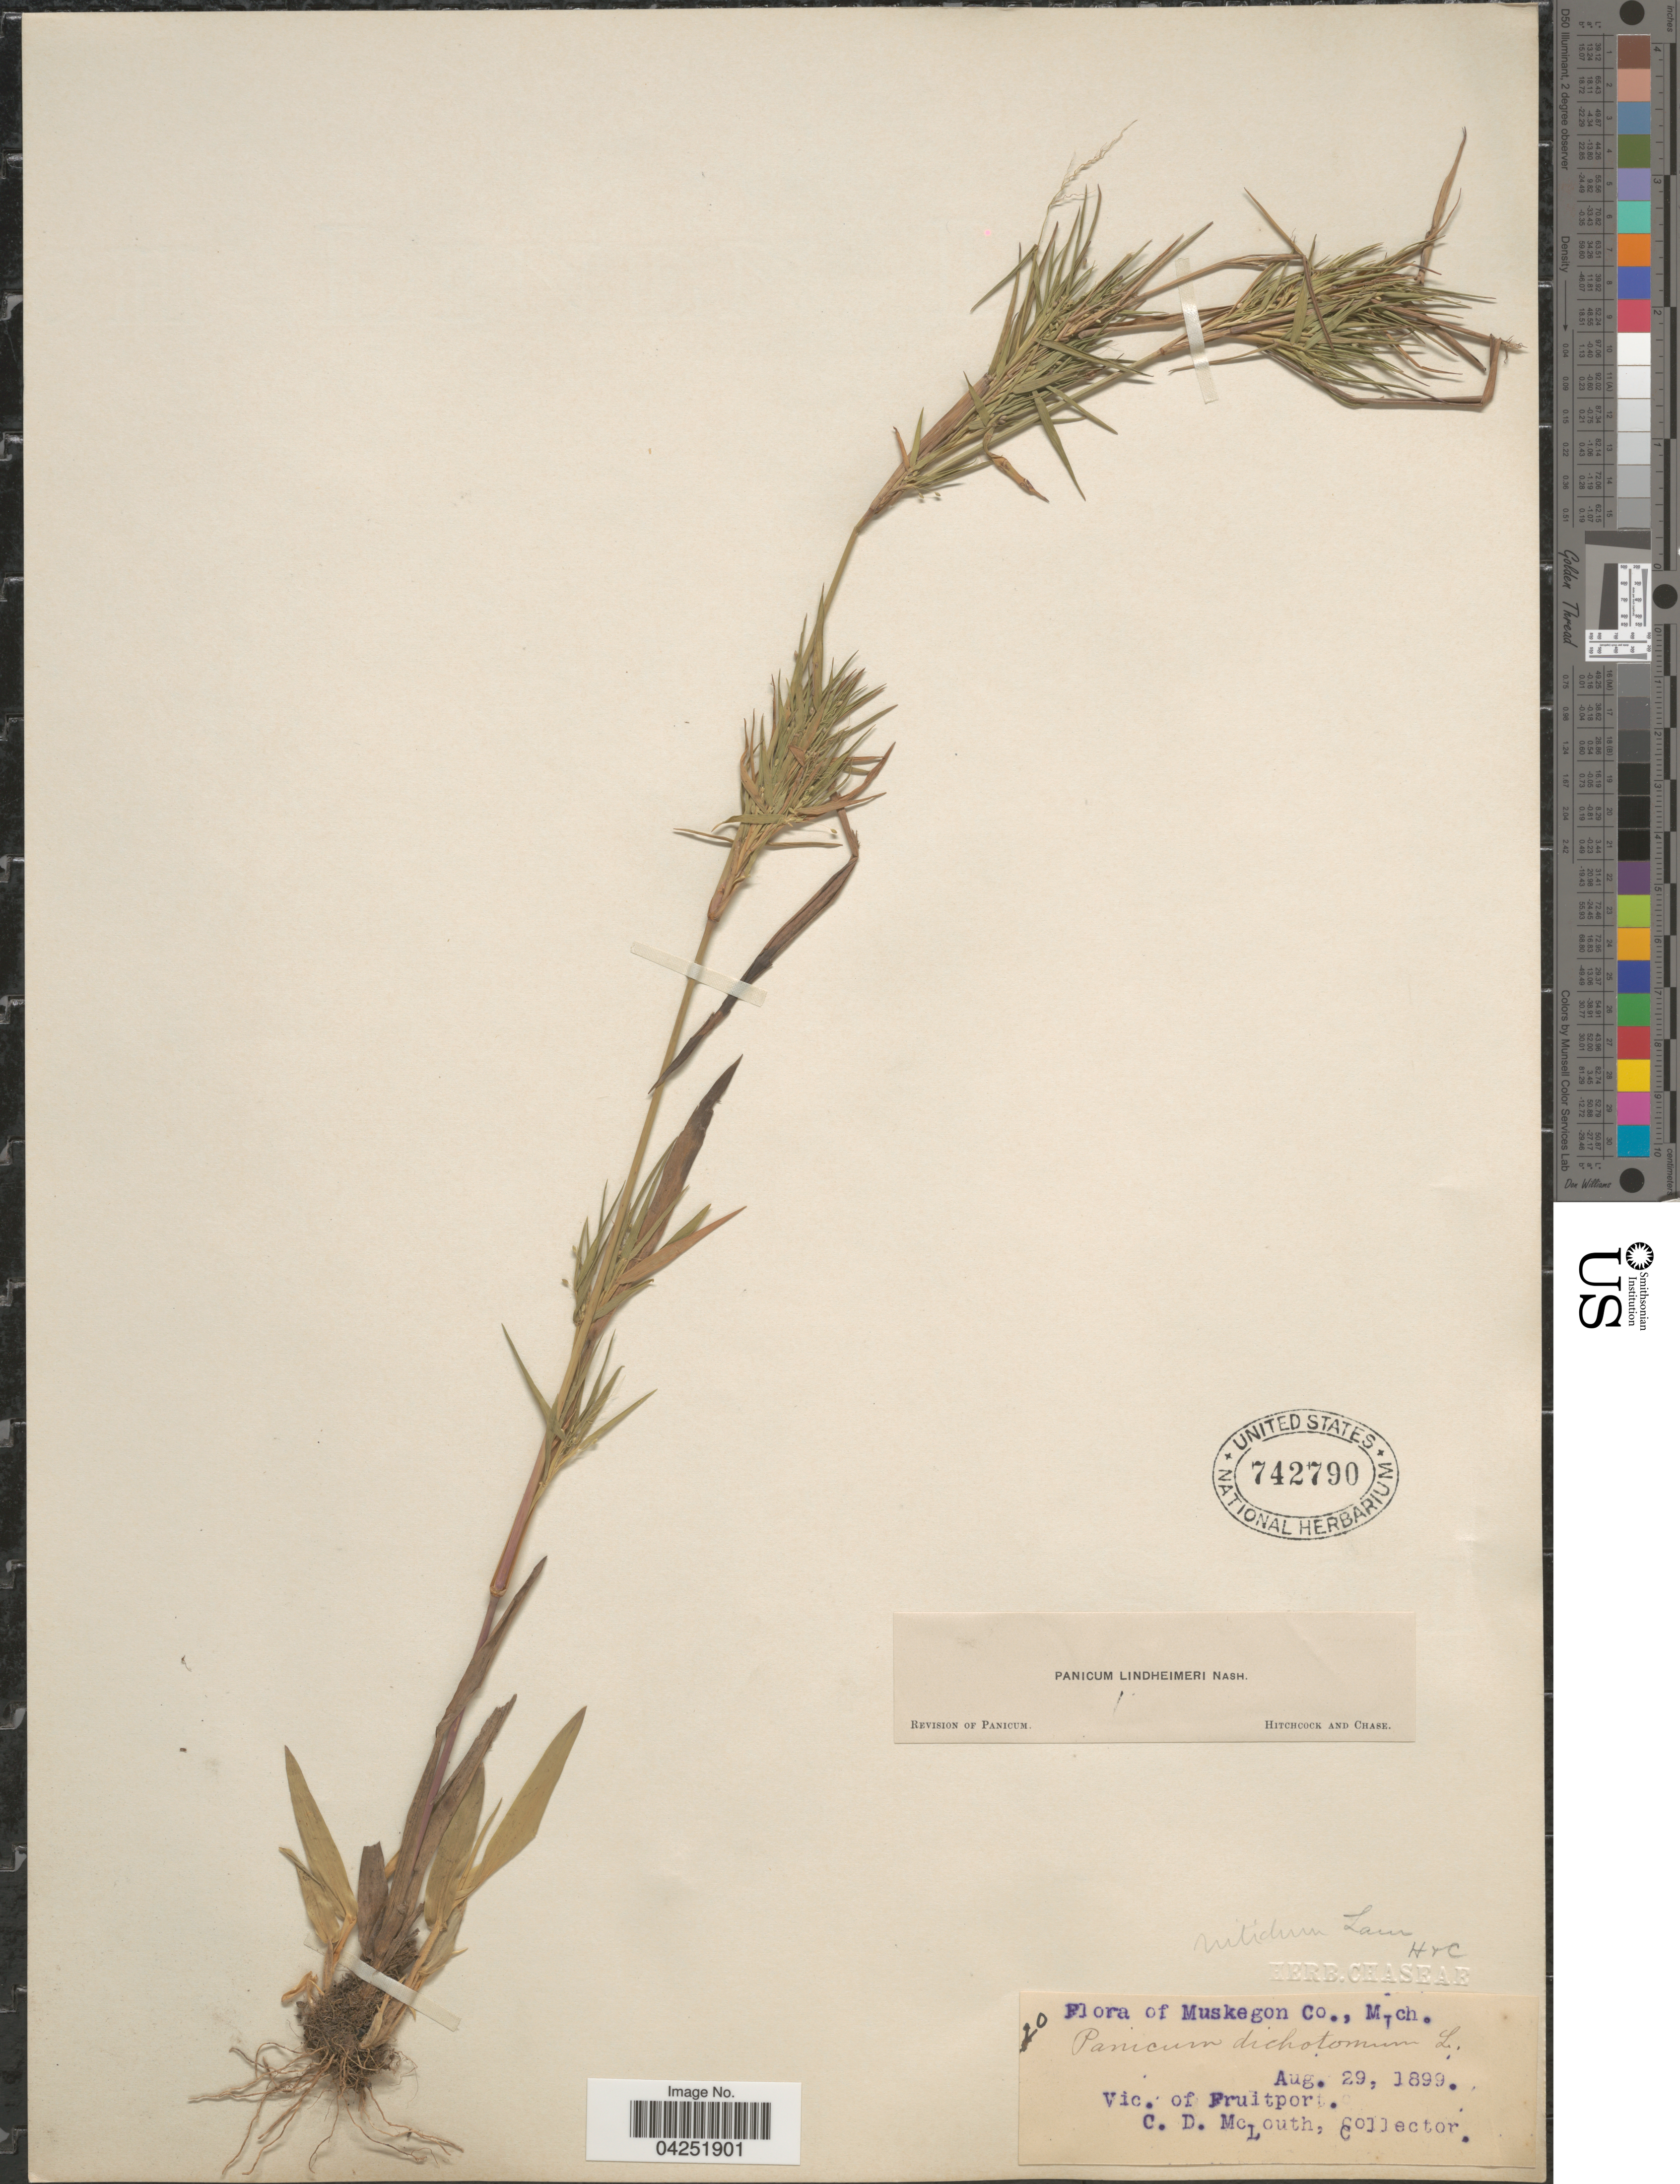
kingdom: Plantae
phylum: Tracheophyta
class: Liliopsida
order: Poales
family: Poaceae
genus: Dichanthelium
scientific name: Dichanthelium acuminatum var. lindheimeri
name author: (Nash) Gould & C.A. Clark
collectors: C. McLouth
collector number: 20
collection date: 1899-08-29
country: United States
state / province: Michigan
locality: Muskegon Co. Vic. of Fruitport.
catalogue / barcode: US 742790